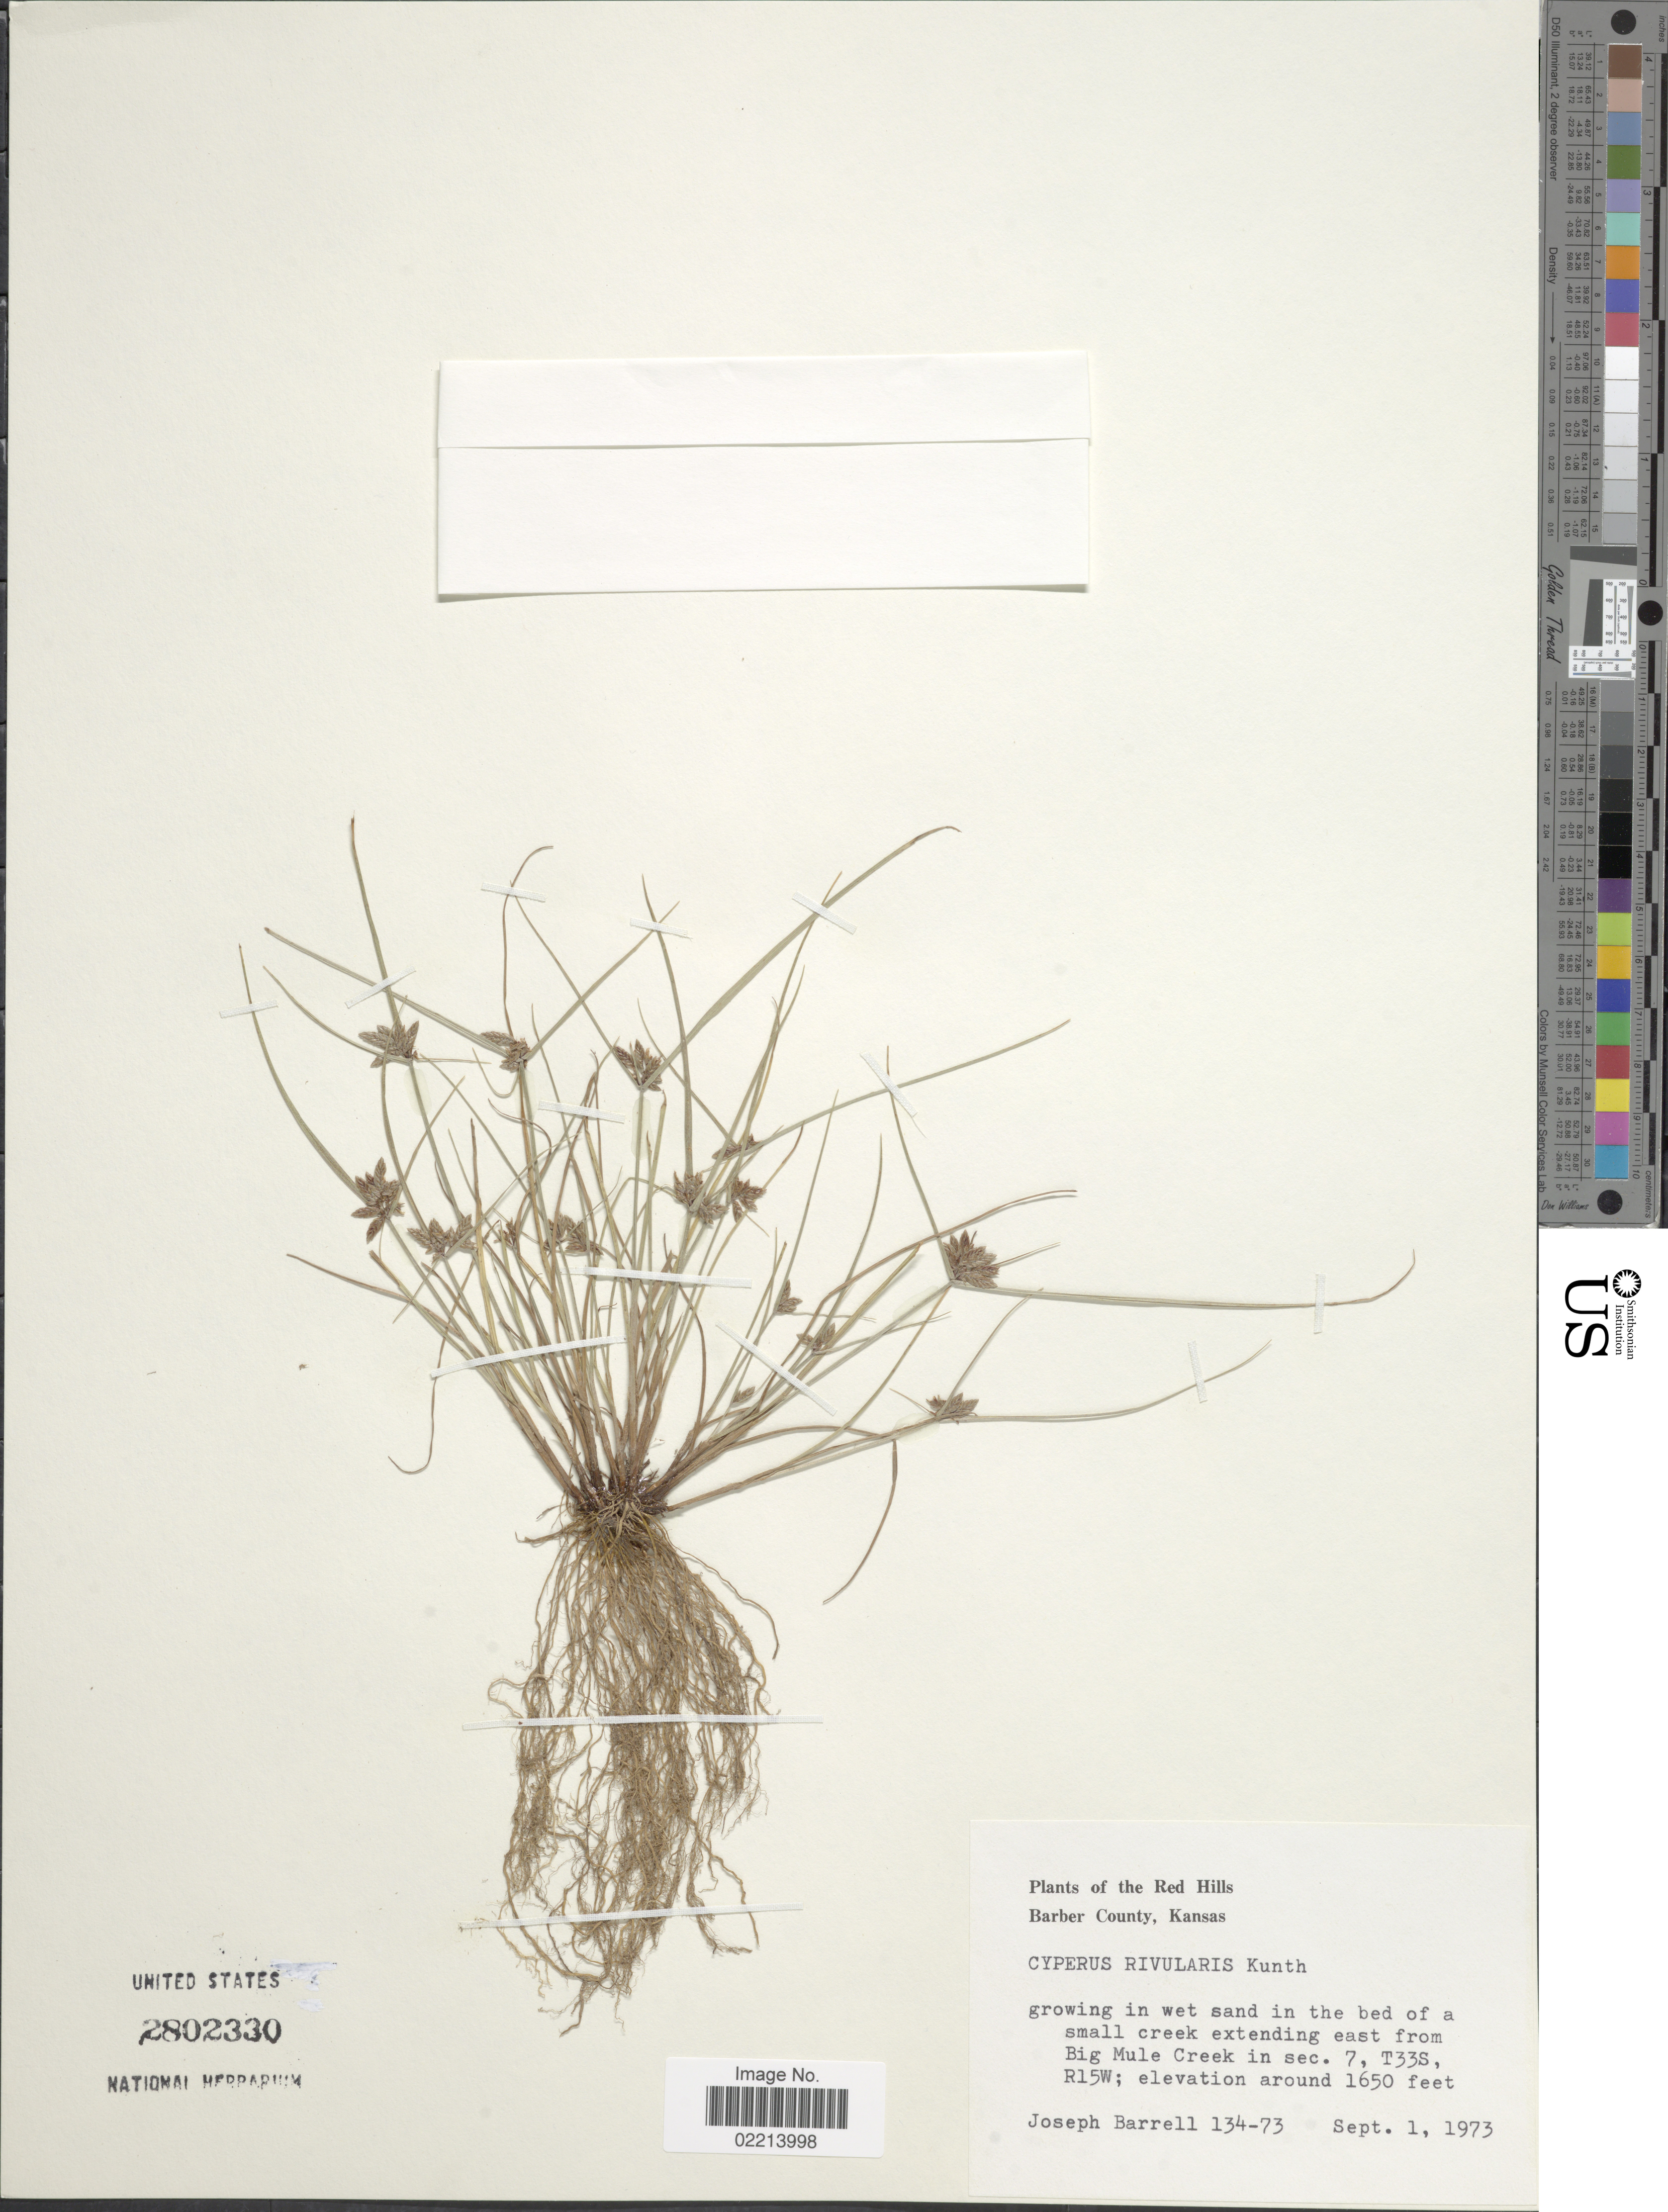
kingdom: Plantae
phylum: Tracheophyta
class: Liliopsida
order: Poales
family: Cyperaceae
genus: Cyperus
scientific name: Cyperus bipartitus Torr.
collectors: J. Barrell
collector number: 134-73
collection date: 1973-09-01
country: United States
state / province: Kansas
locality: Barber County. Red Hills. Growing in wet sand in the bed of a small creek extending east from Big Mule Creek in sec. 7, T33S, R15W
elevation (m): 503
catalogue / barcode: US 2802330